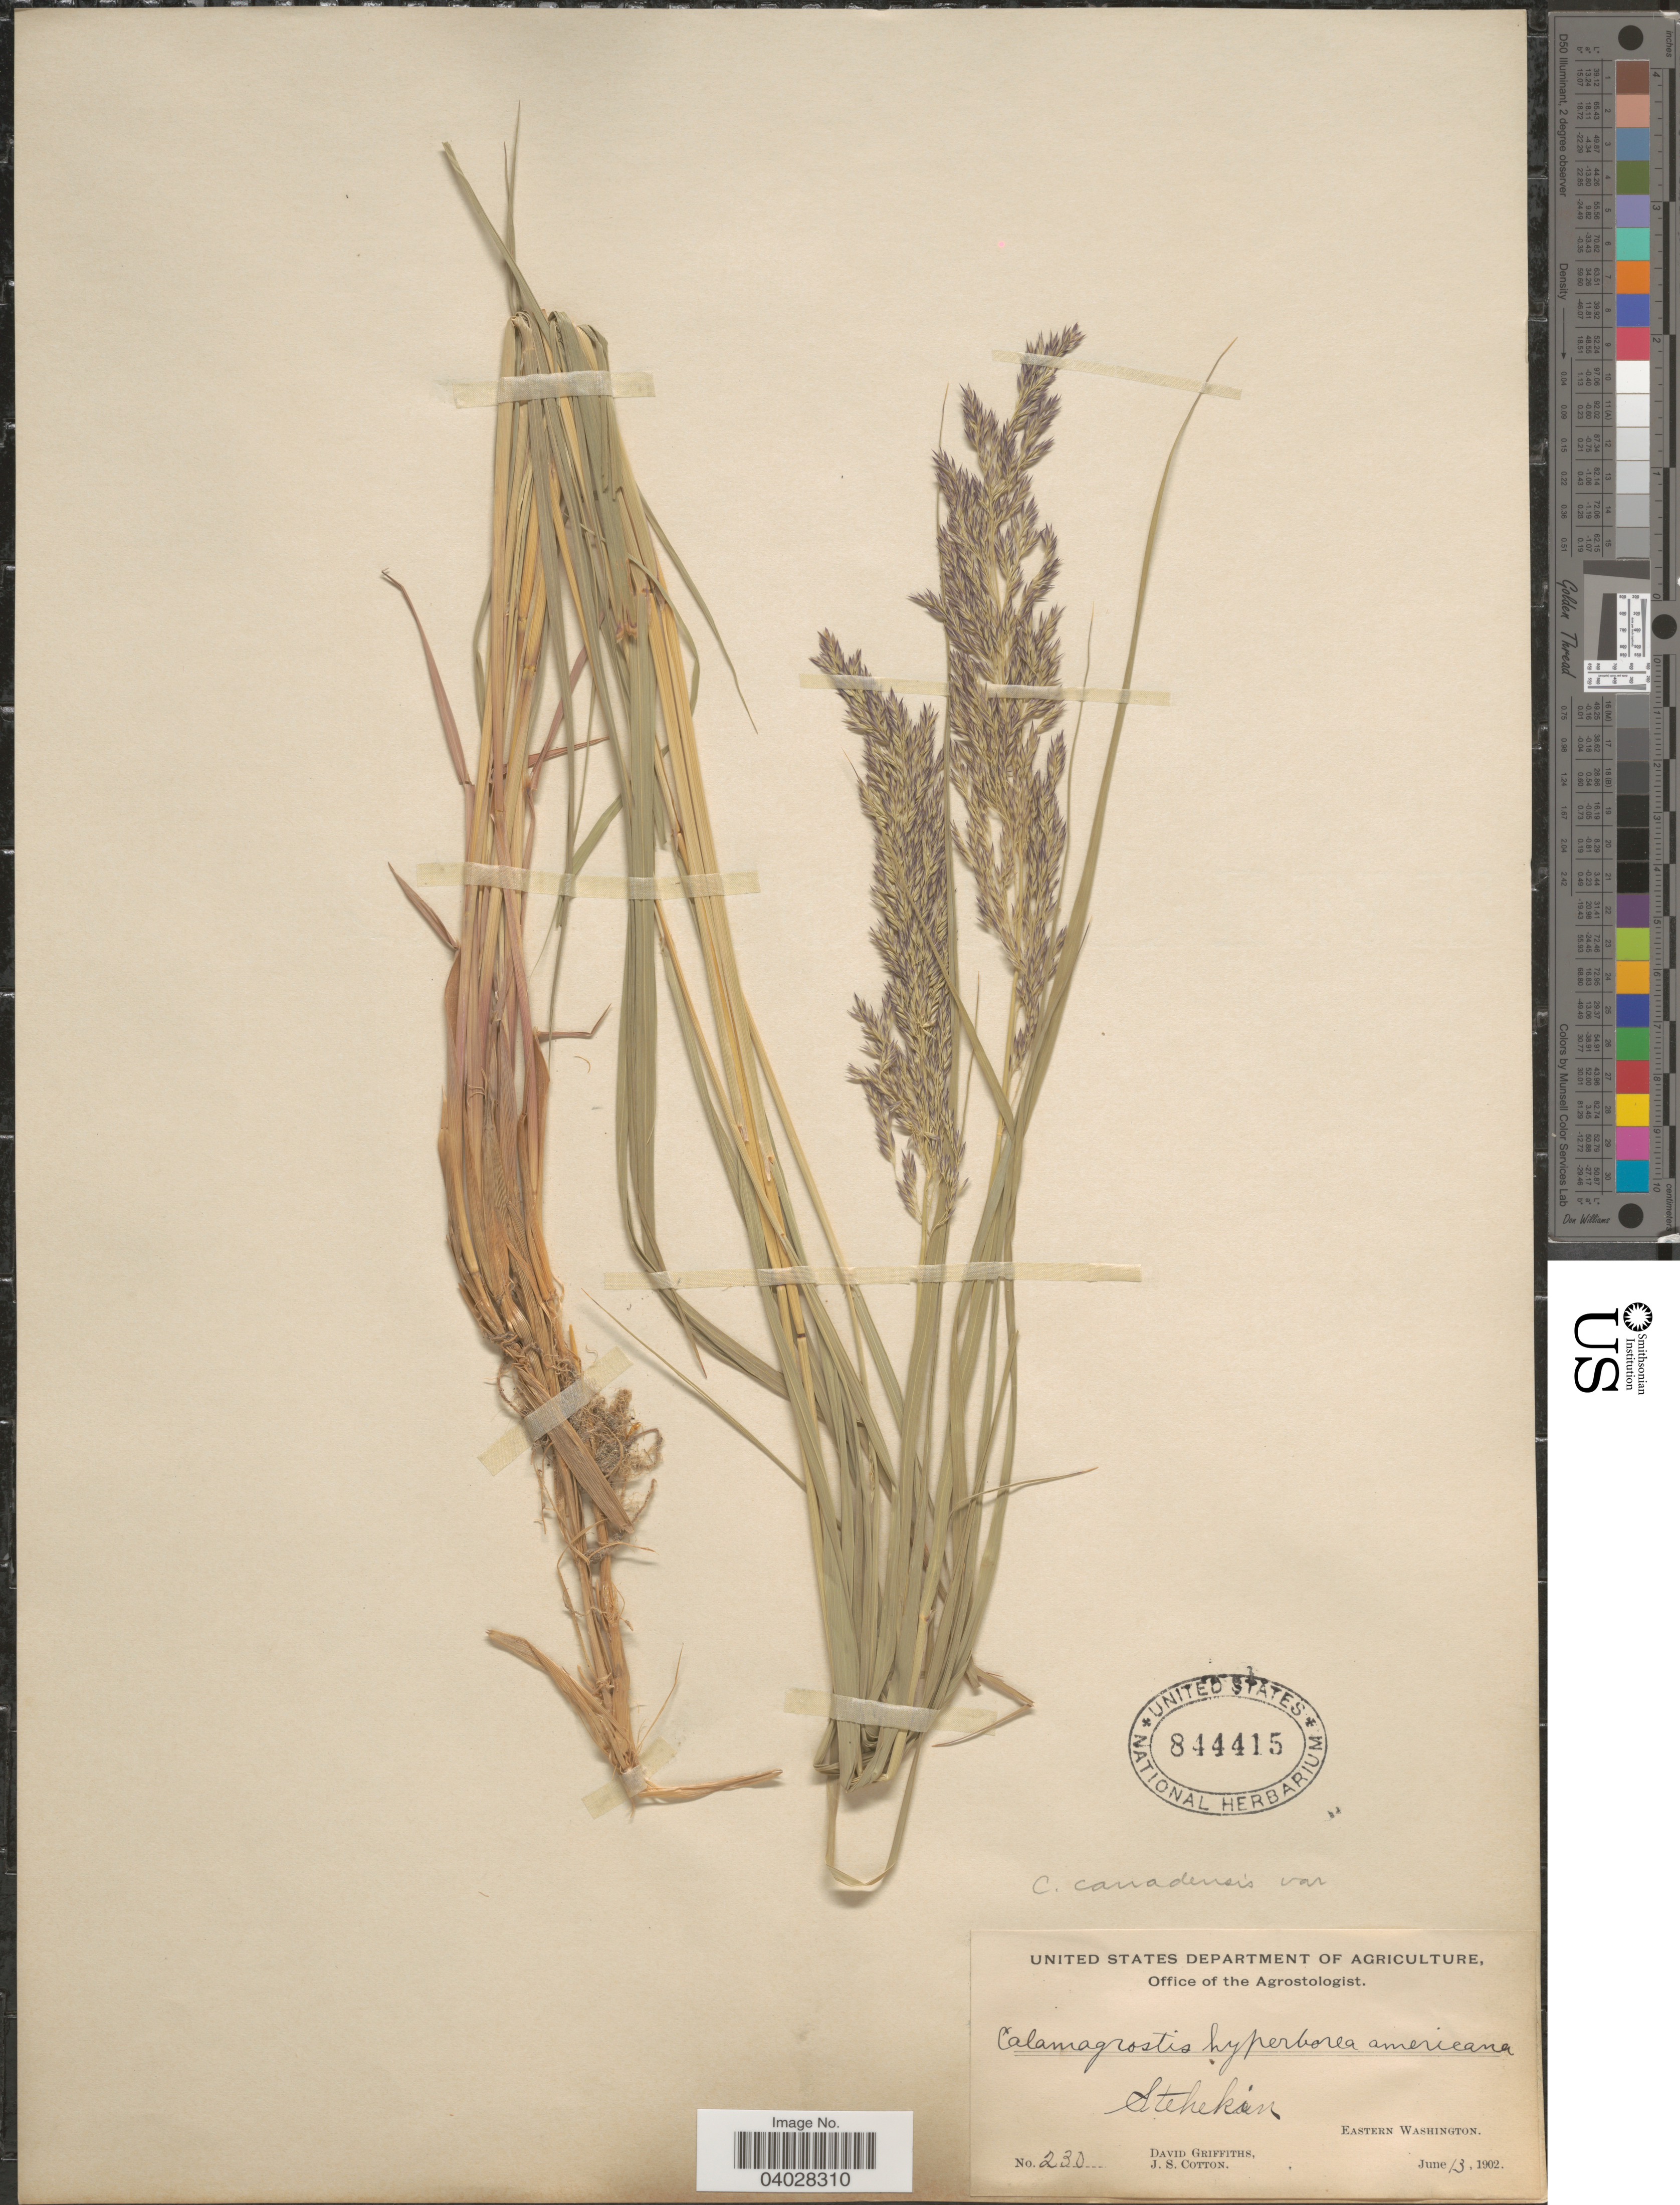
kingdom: Plantae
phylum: Tracheophyta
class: Liliopsida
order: Poales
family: Poaceae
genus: Calamagrostis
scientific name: Calamagrostis canadensis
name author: (Michx.) P. Beauv.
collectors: D. Griffiths & J. S. Cotton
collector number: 230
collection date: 1902-06-13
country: United States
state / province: Washington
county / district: Chelan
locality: Stehekin. Eastern Washington.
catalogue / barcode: US 844415